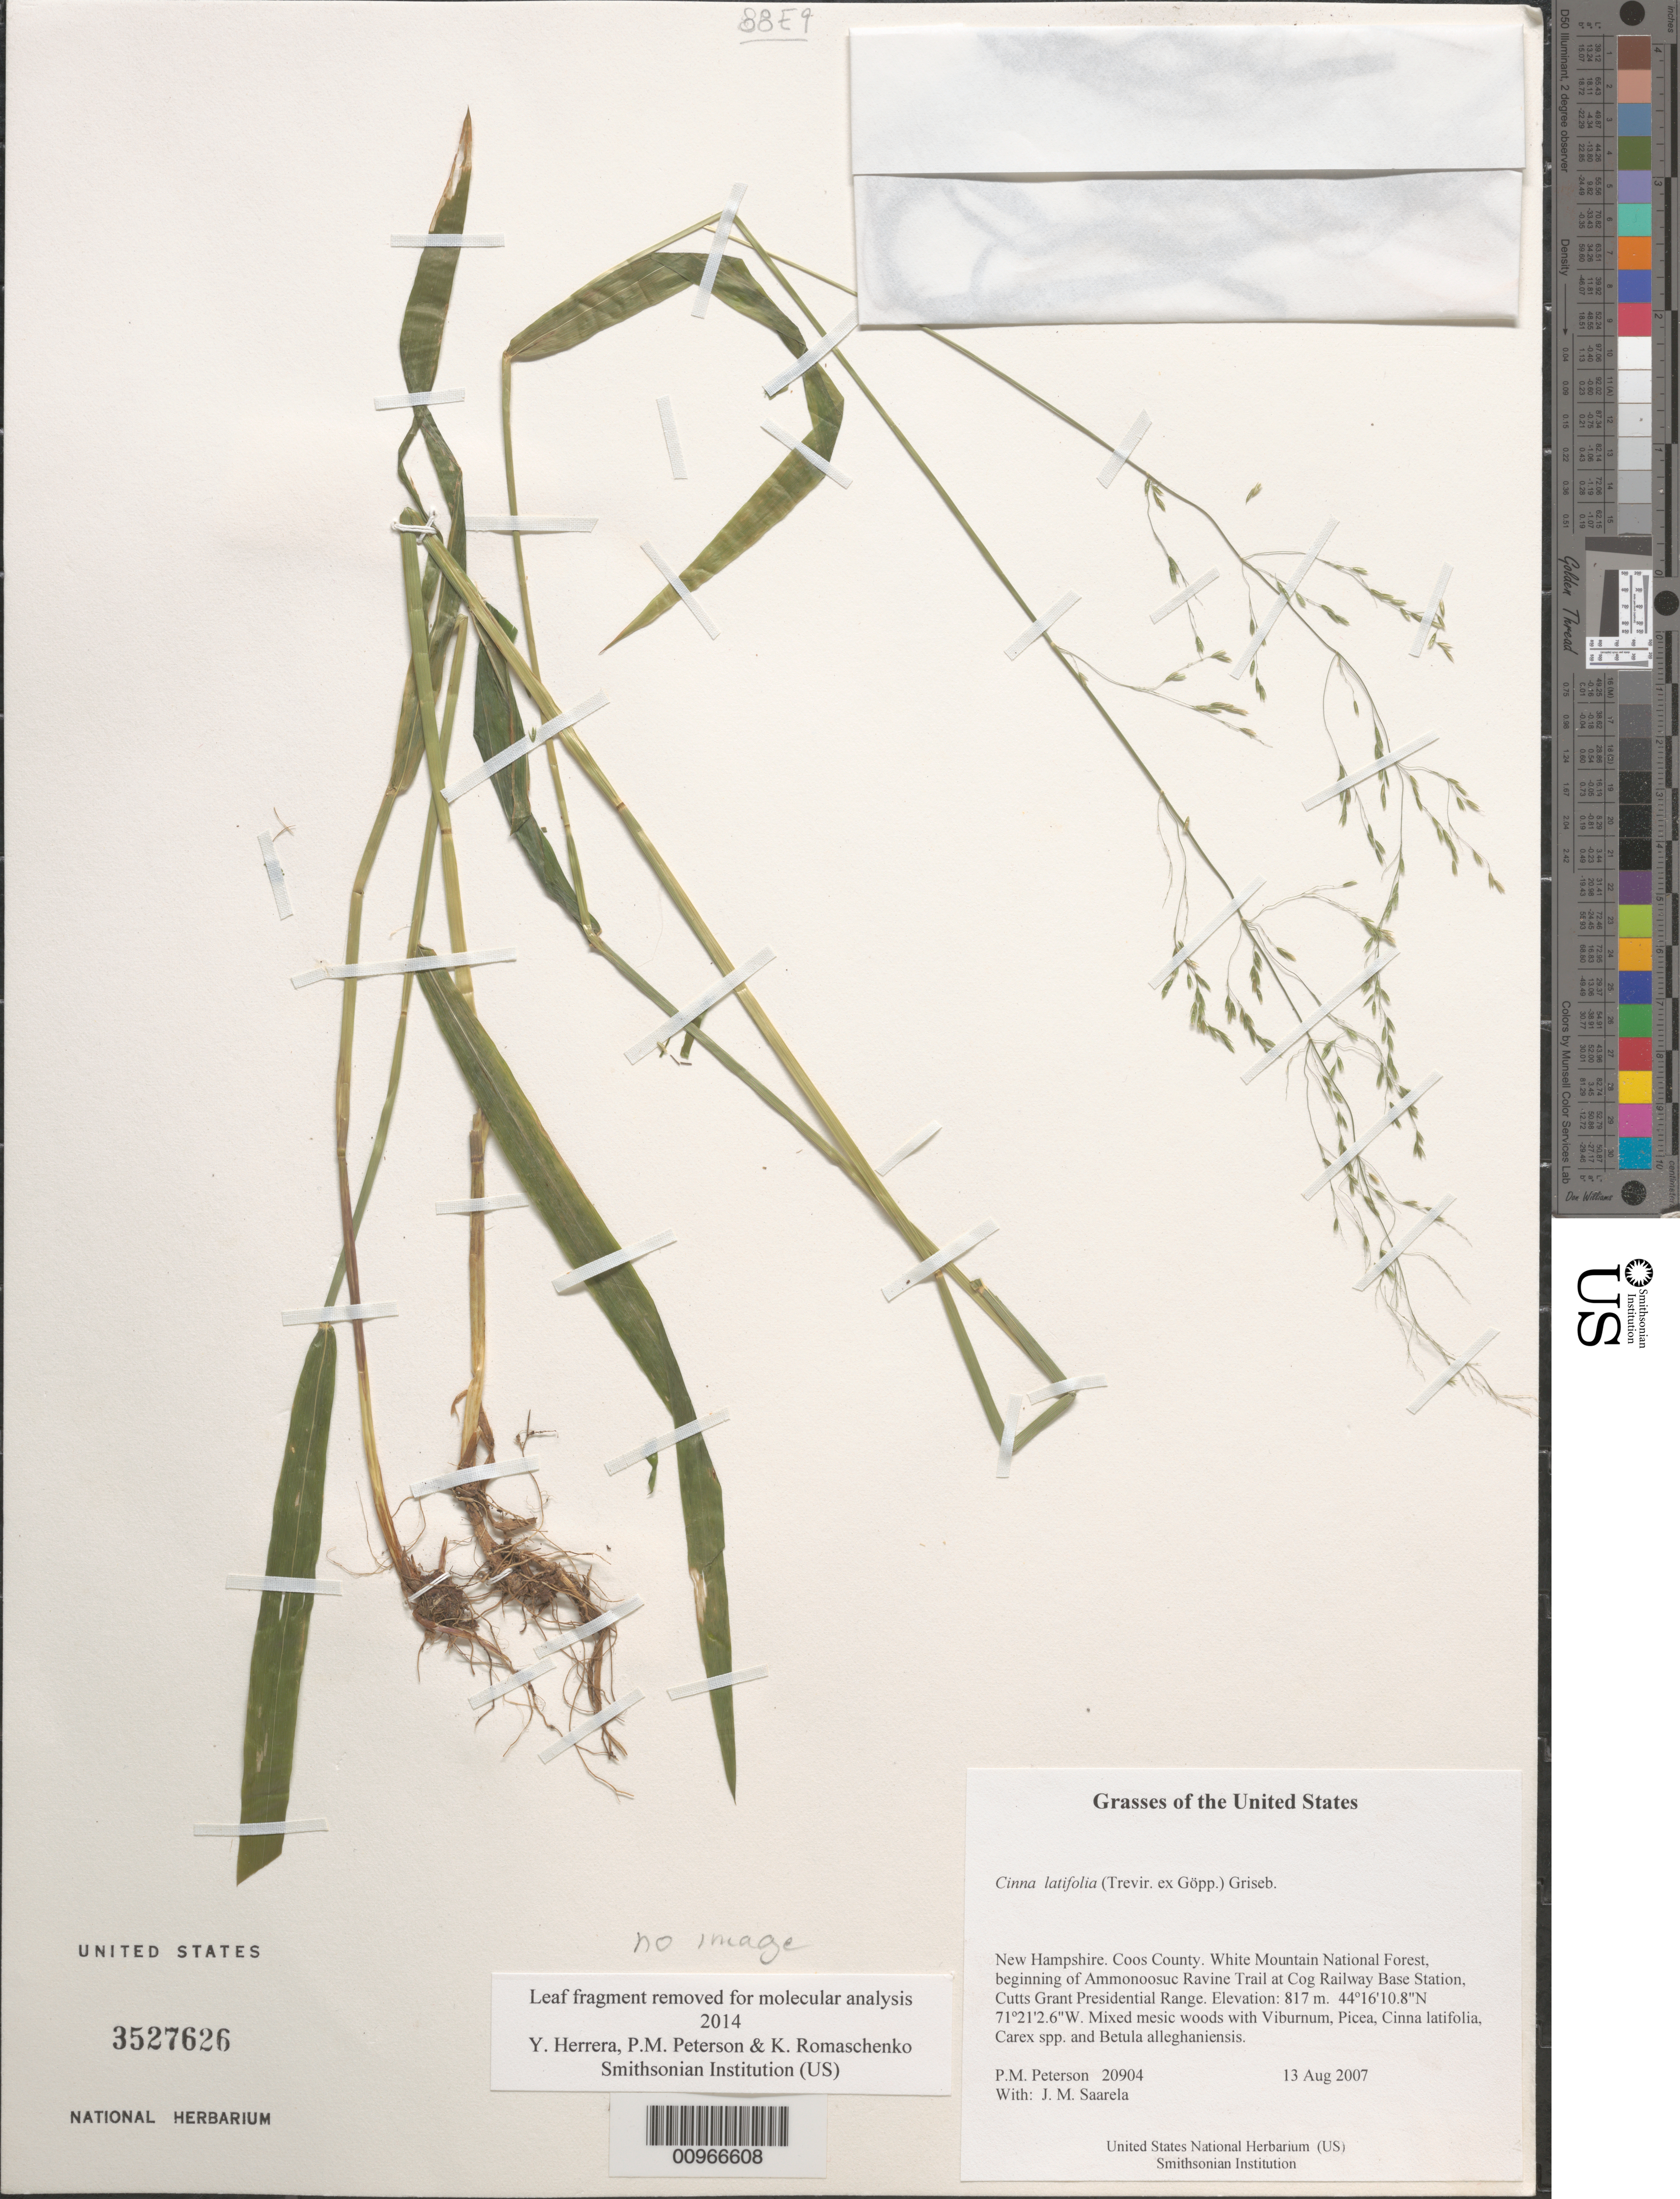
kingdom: Plantae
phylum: Tracheophyta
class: Liliopsida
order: Poales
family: Poaceae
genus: Cinna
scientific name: Cinna latifolia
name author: (Trevir. ex Goeppert) Griseb.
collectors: P. M. Peterson & J. Saarela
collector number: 20904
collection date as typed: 13 Aug 2007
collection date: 2007-08-13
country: United States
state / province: New Hampshire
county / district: Coos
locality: White Mountain National Forest, beginning of Ammonoosuc Ravine Trail at Cog Railway Base Station, Cutts Grant Presidential Range.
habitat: Mixed mesic woods with Viburnum, Picea, Cinna latifolia, Carex spp. and Betula alleghaniensis.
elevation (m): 817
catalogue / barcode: US 3527626